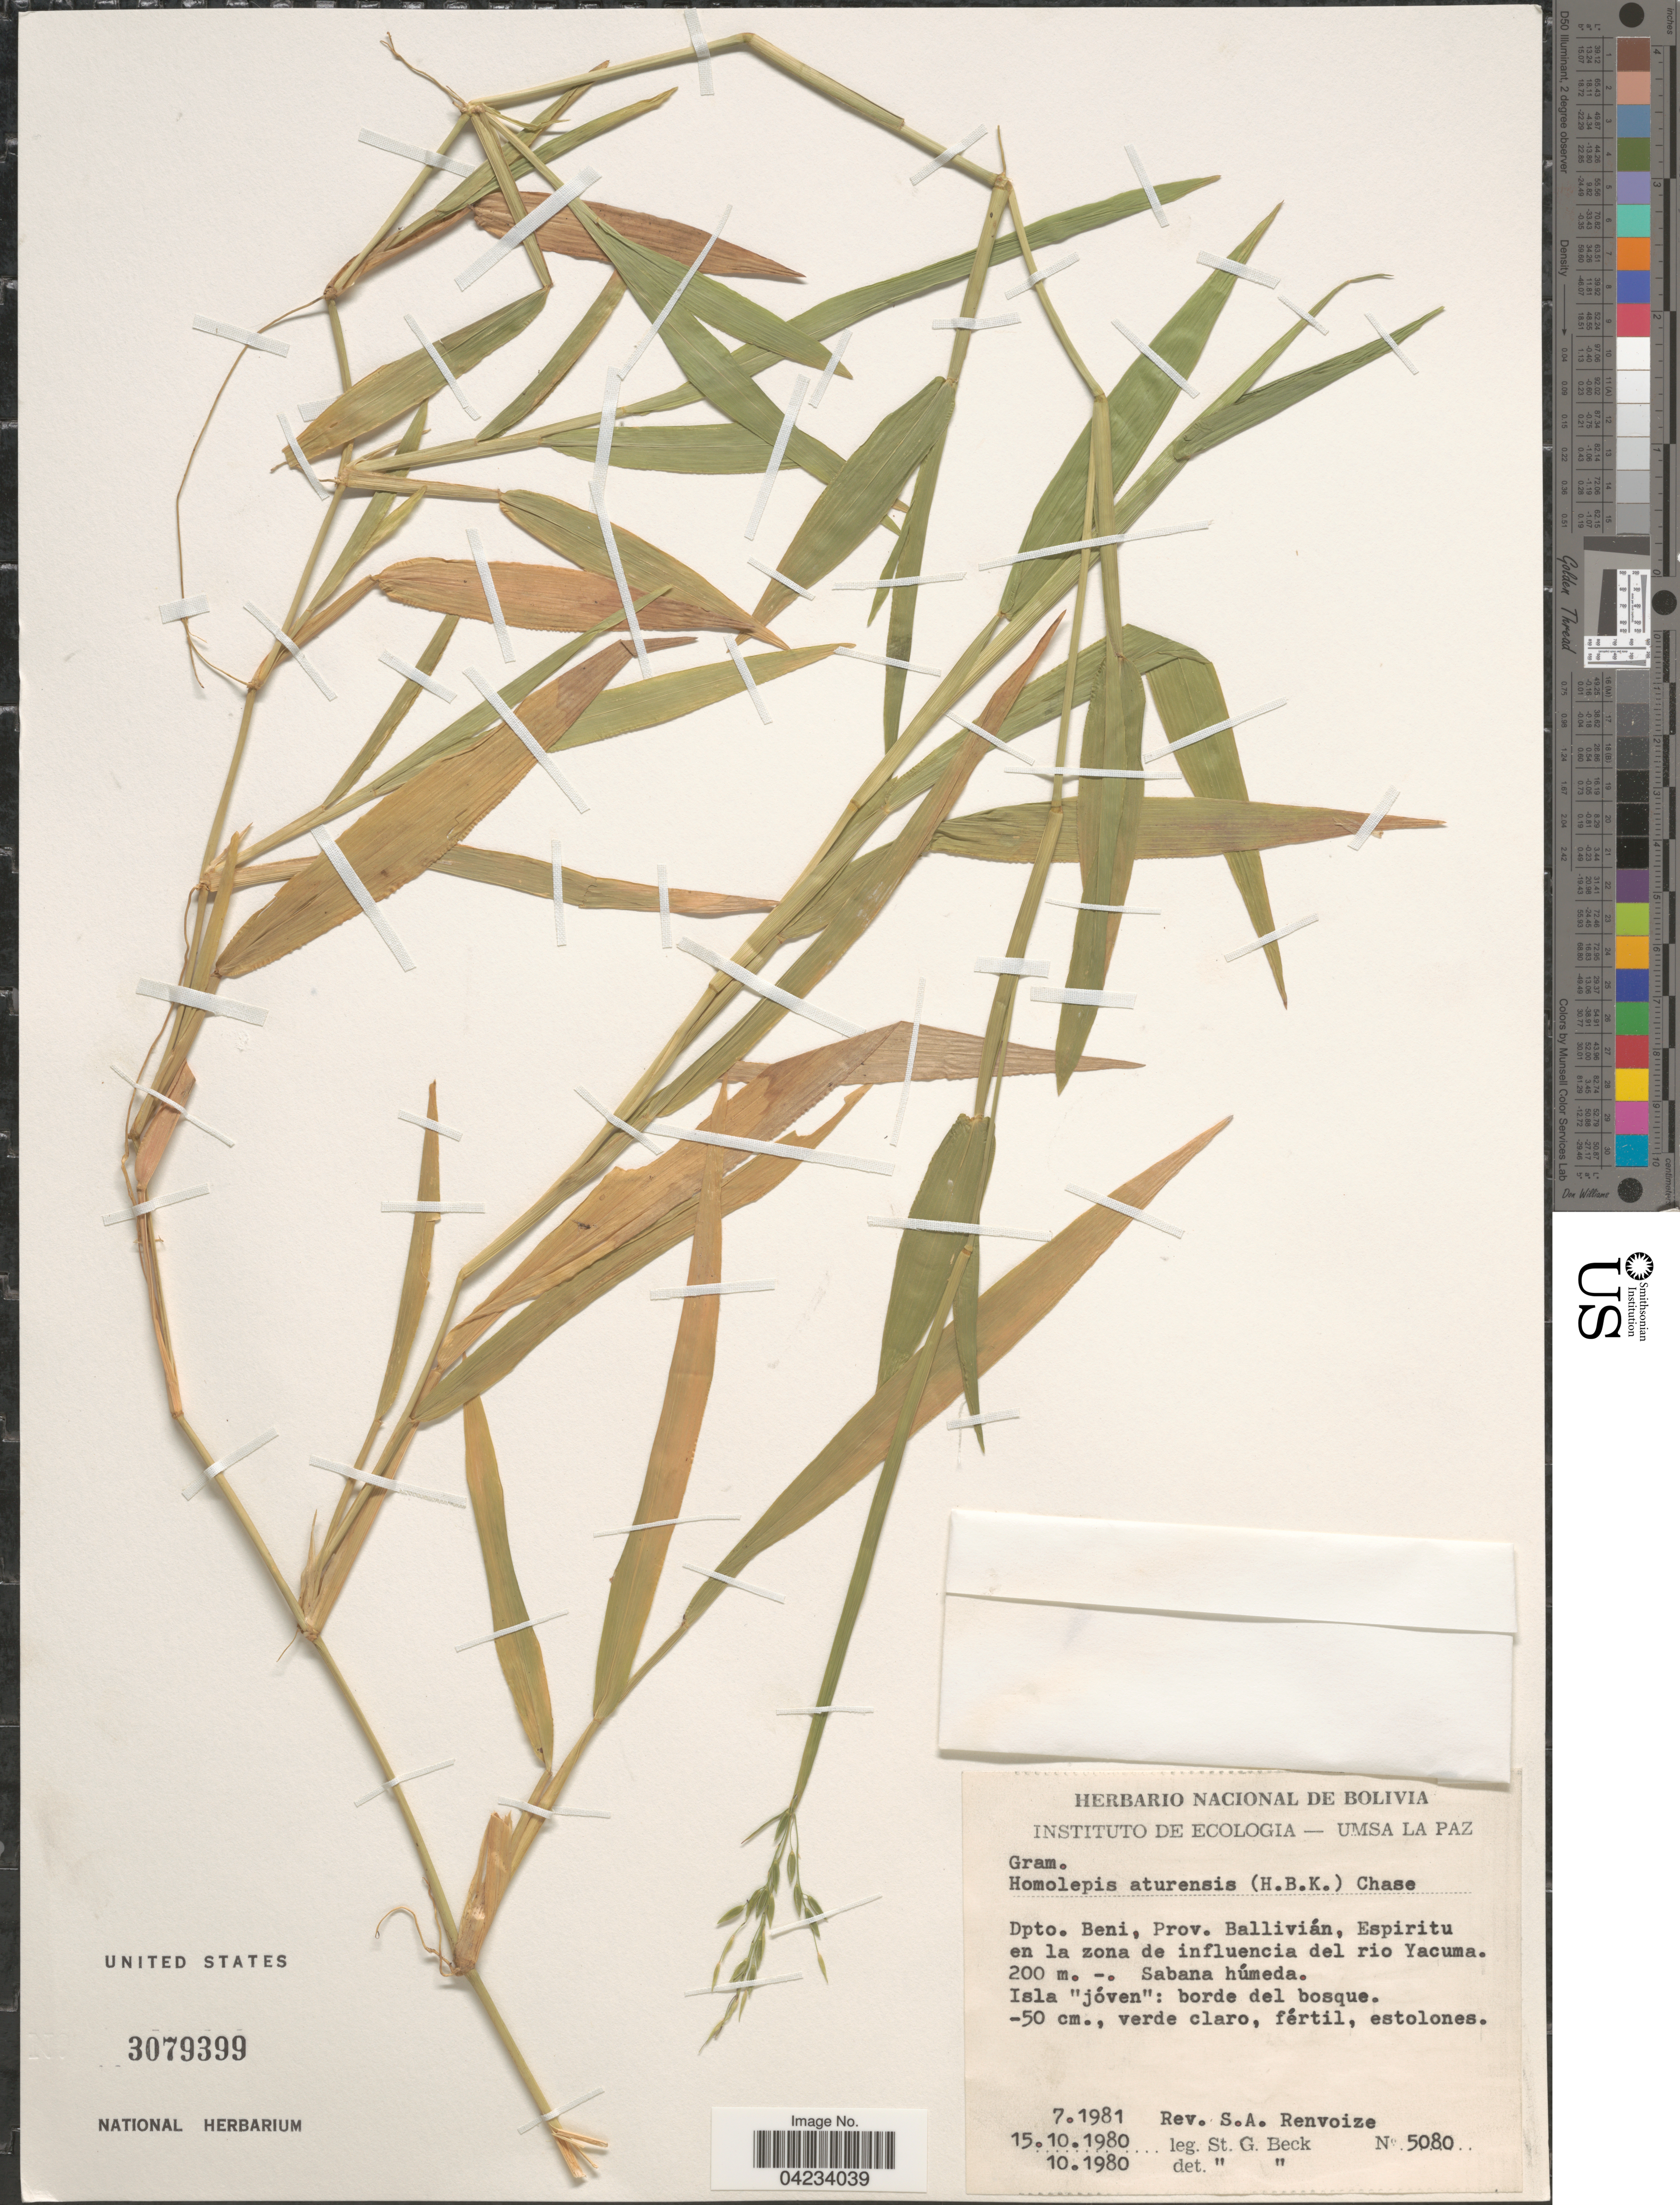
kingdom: Plantae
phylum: Tracheophyta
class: Liliopsida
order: Poales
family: Poaceae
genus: Homolepis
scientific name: Homolepis aturensis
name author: (Kunth) Chase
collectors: S. A. Renvoize & S. G. Beck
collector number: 5080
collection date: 1980-10-15/1981-07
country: Bolivia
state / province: Beni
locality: Dpto. Beni, Prov. Ballivián, Espiritu en la zona de influencia del rio Yacuma. Isla "jóven".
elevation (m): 200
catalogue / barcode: US 3079399